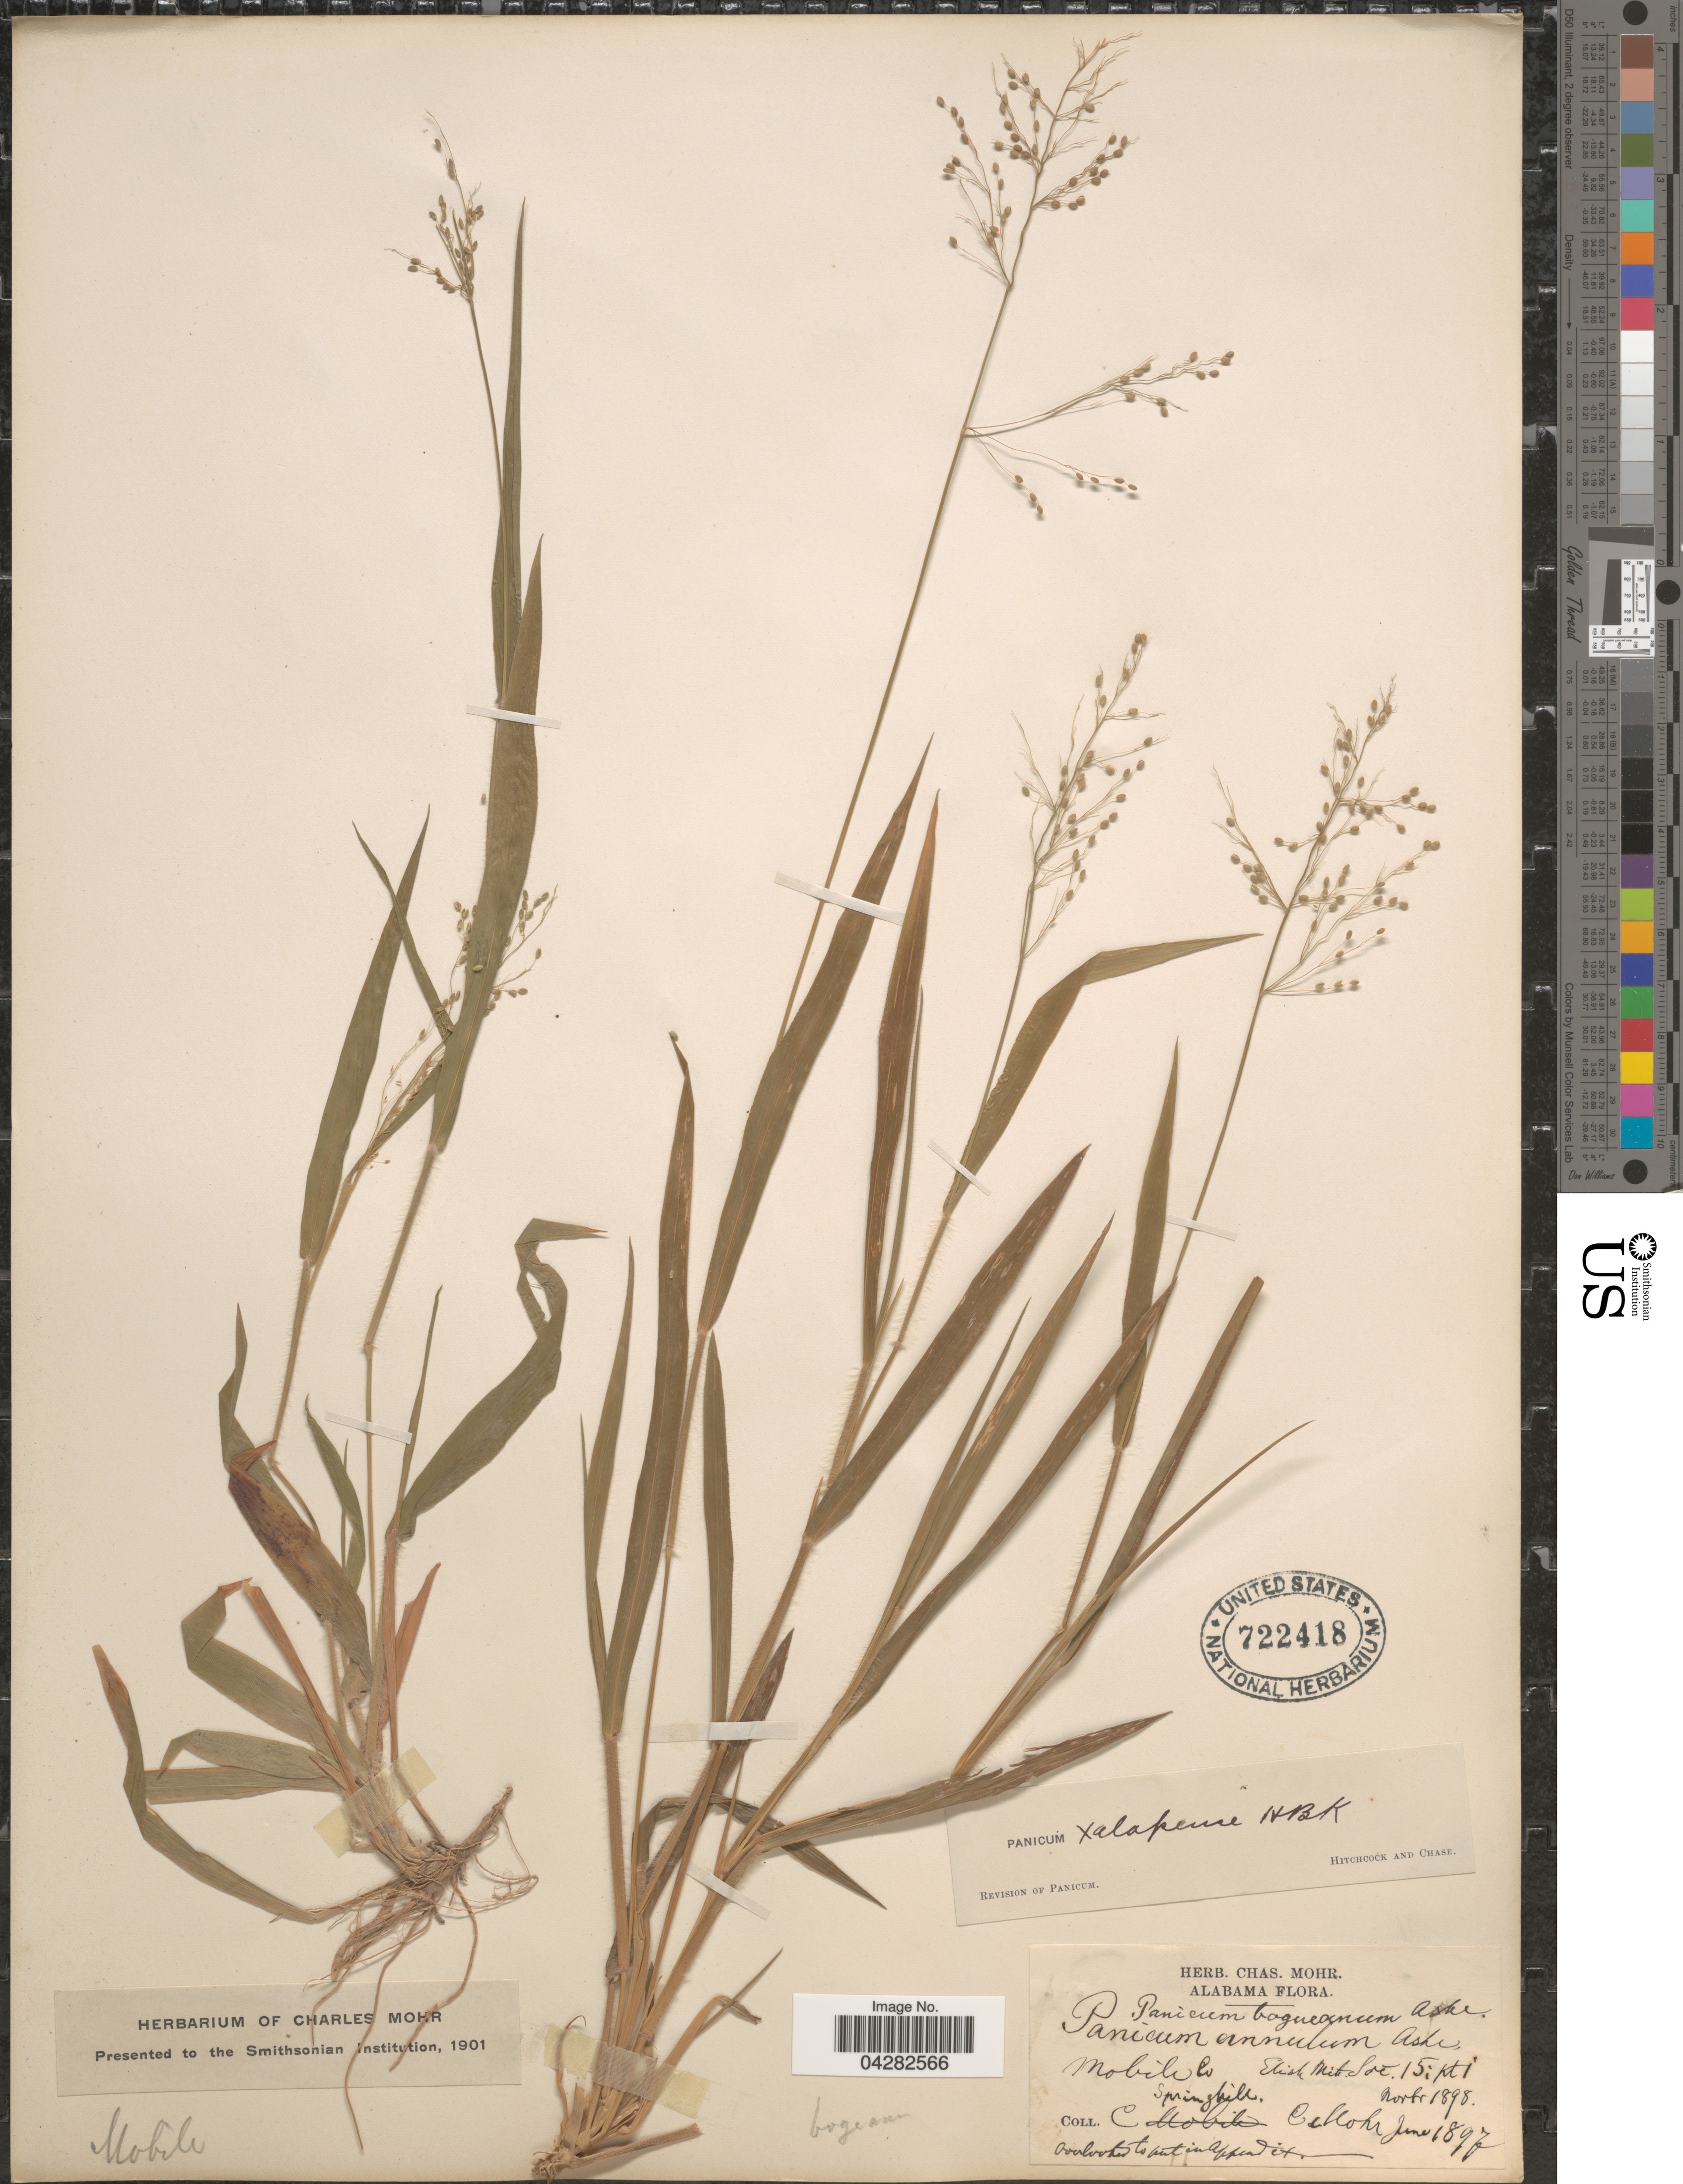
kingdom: Plantae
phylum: Tracheophyta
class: Liliopsida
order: Poales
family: Poaceae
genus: Dichanthelium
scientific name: Dichanthelium laxiflorum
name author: (Lam.) Gould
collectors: Mohr, C. T. (herbarium)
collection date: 1897-06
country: United States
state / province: Alabama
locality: Mobile Co. Springhill.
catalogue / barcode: US 722418